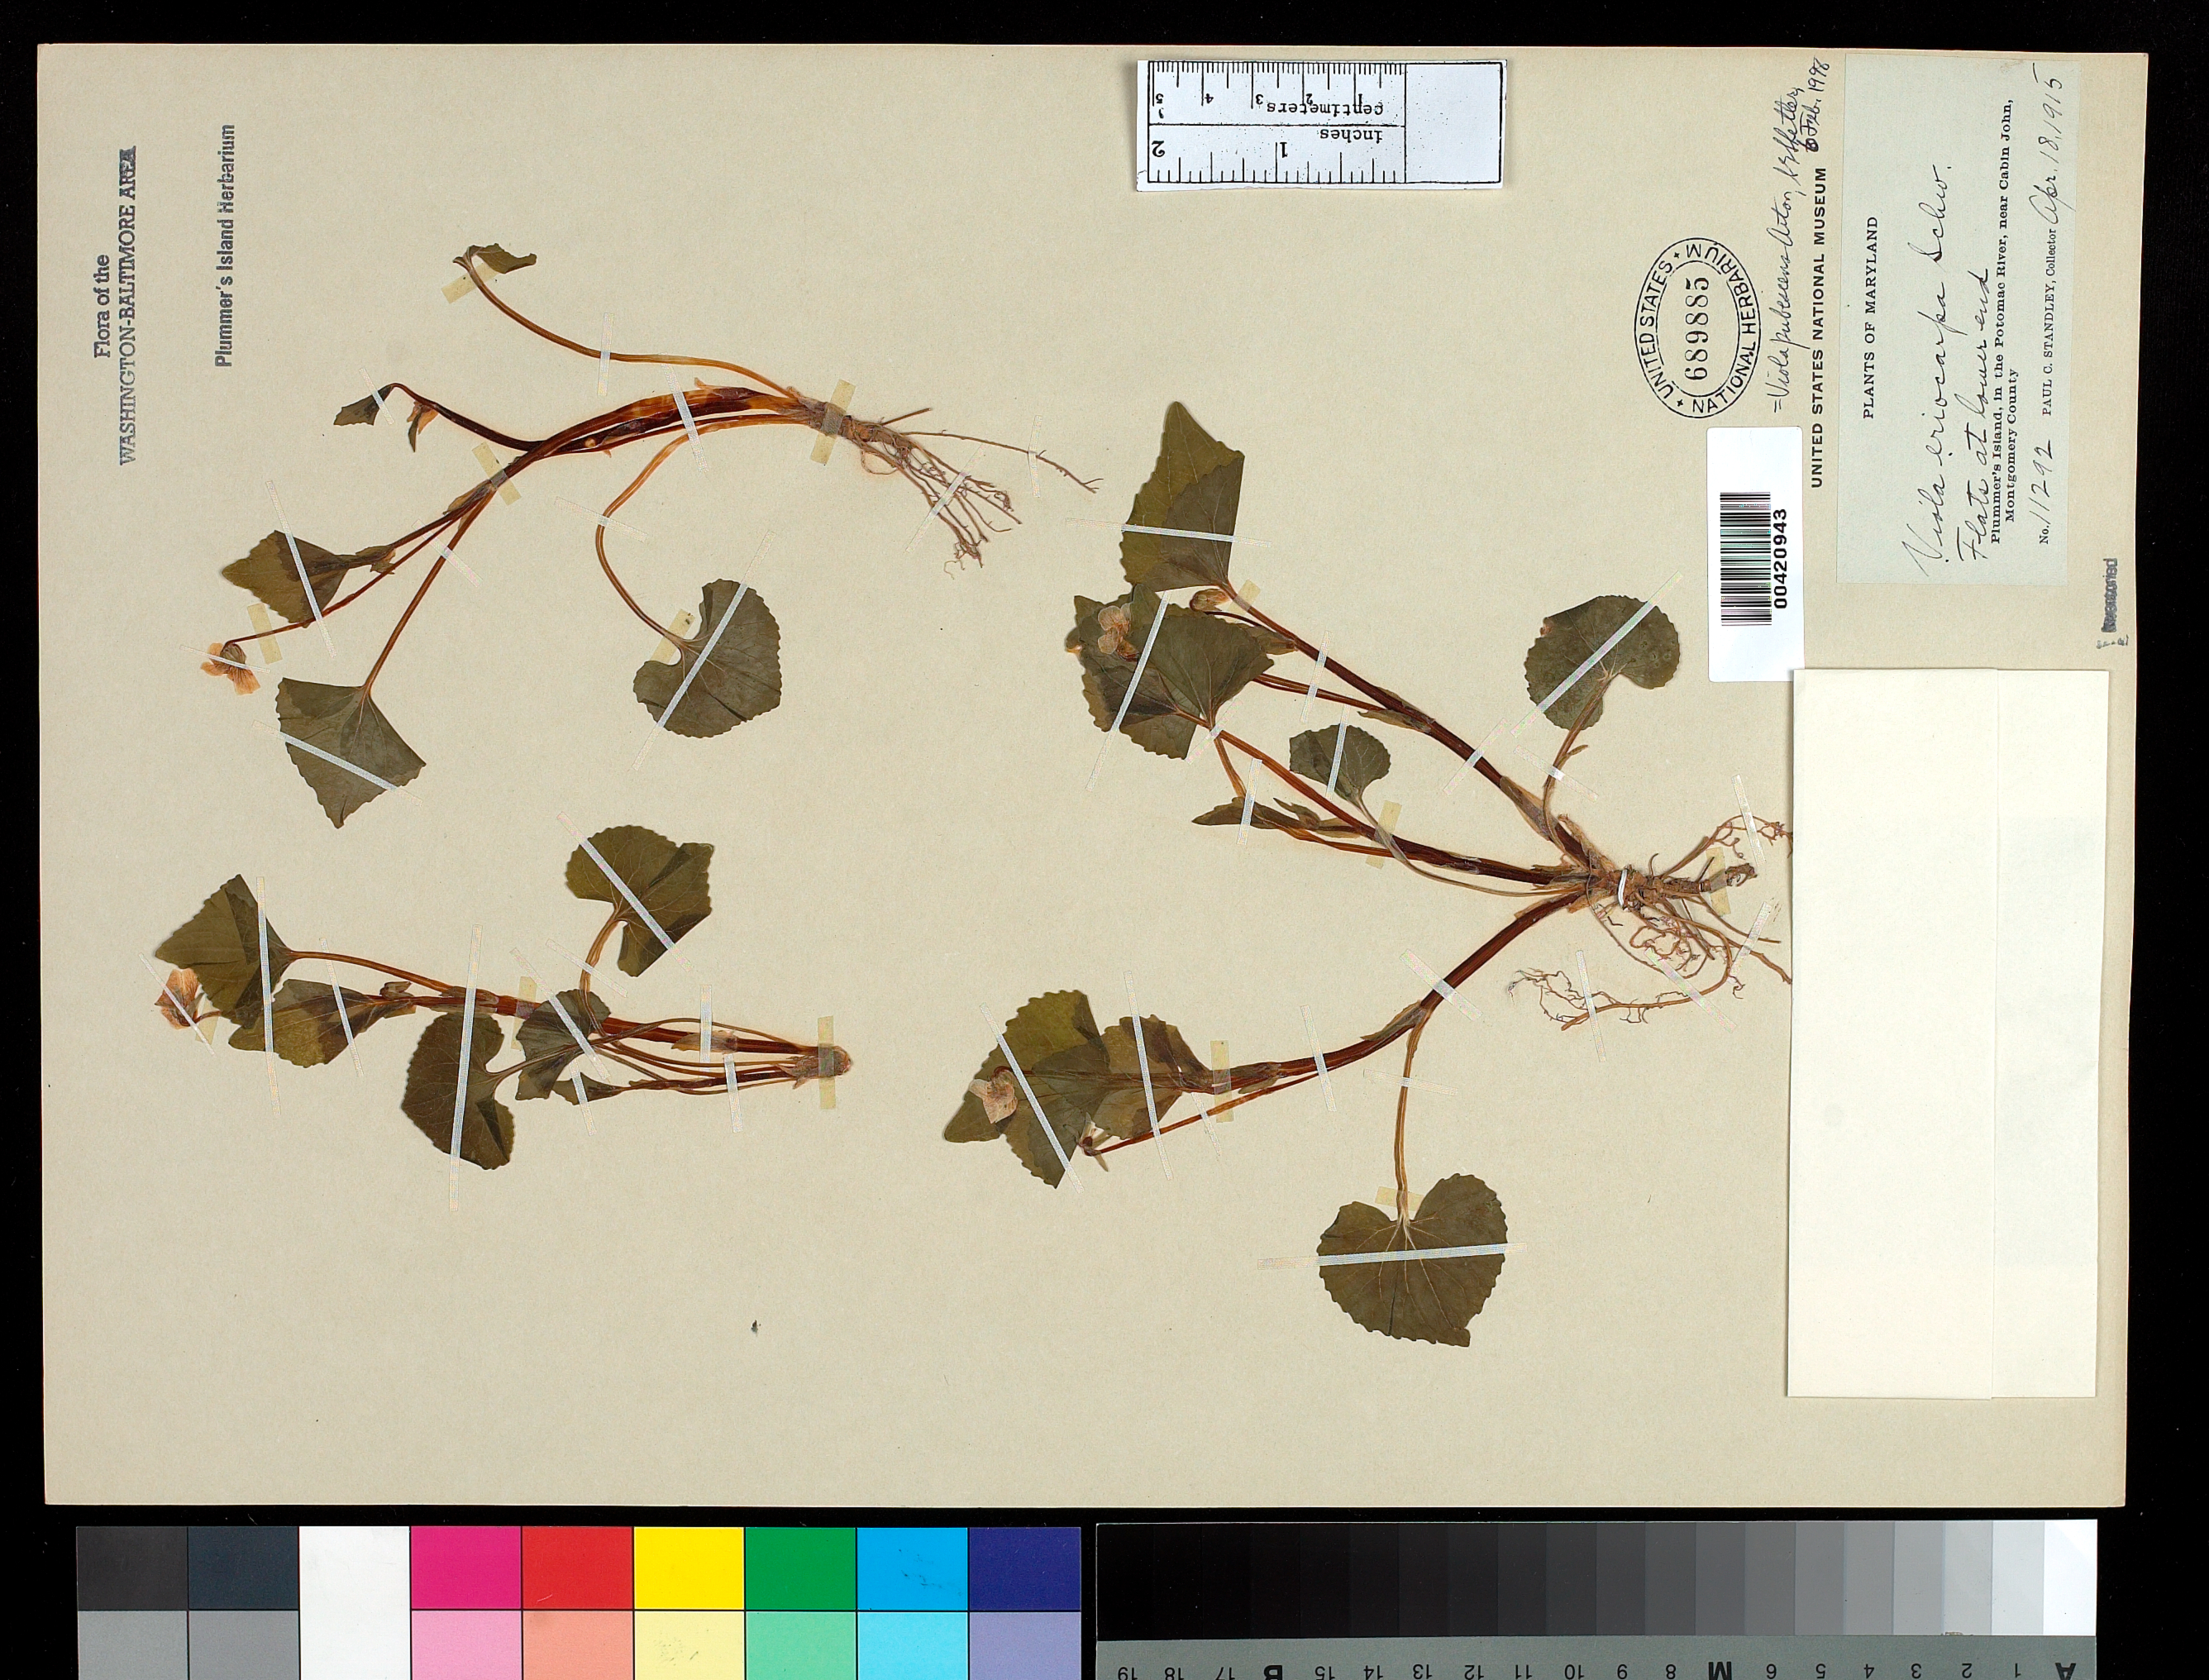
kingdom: Plantae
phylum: Tracheophyta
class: Magnoliopsida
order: Malpighiales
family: Violaceae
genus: Viola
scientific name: Viola pubescens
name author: Aiton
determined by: Shetler, Stanwyn G., (US), NMNH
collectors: P. C. Standley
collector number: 11292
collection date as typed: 18 Apr 1915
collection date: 1915-04-18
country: United States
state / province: Maryland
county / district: Montgomery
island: Plummers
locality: Plummer's Island; flats at lower end Plummers Island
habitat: Flats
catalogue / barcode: US 689885